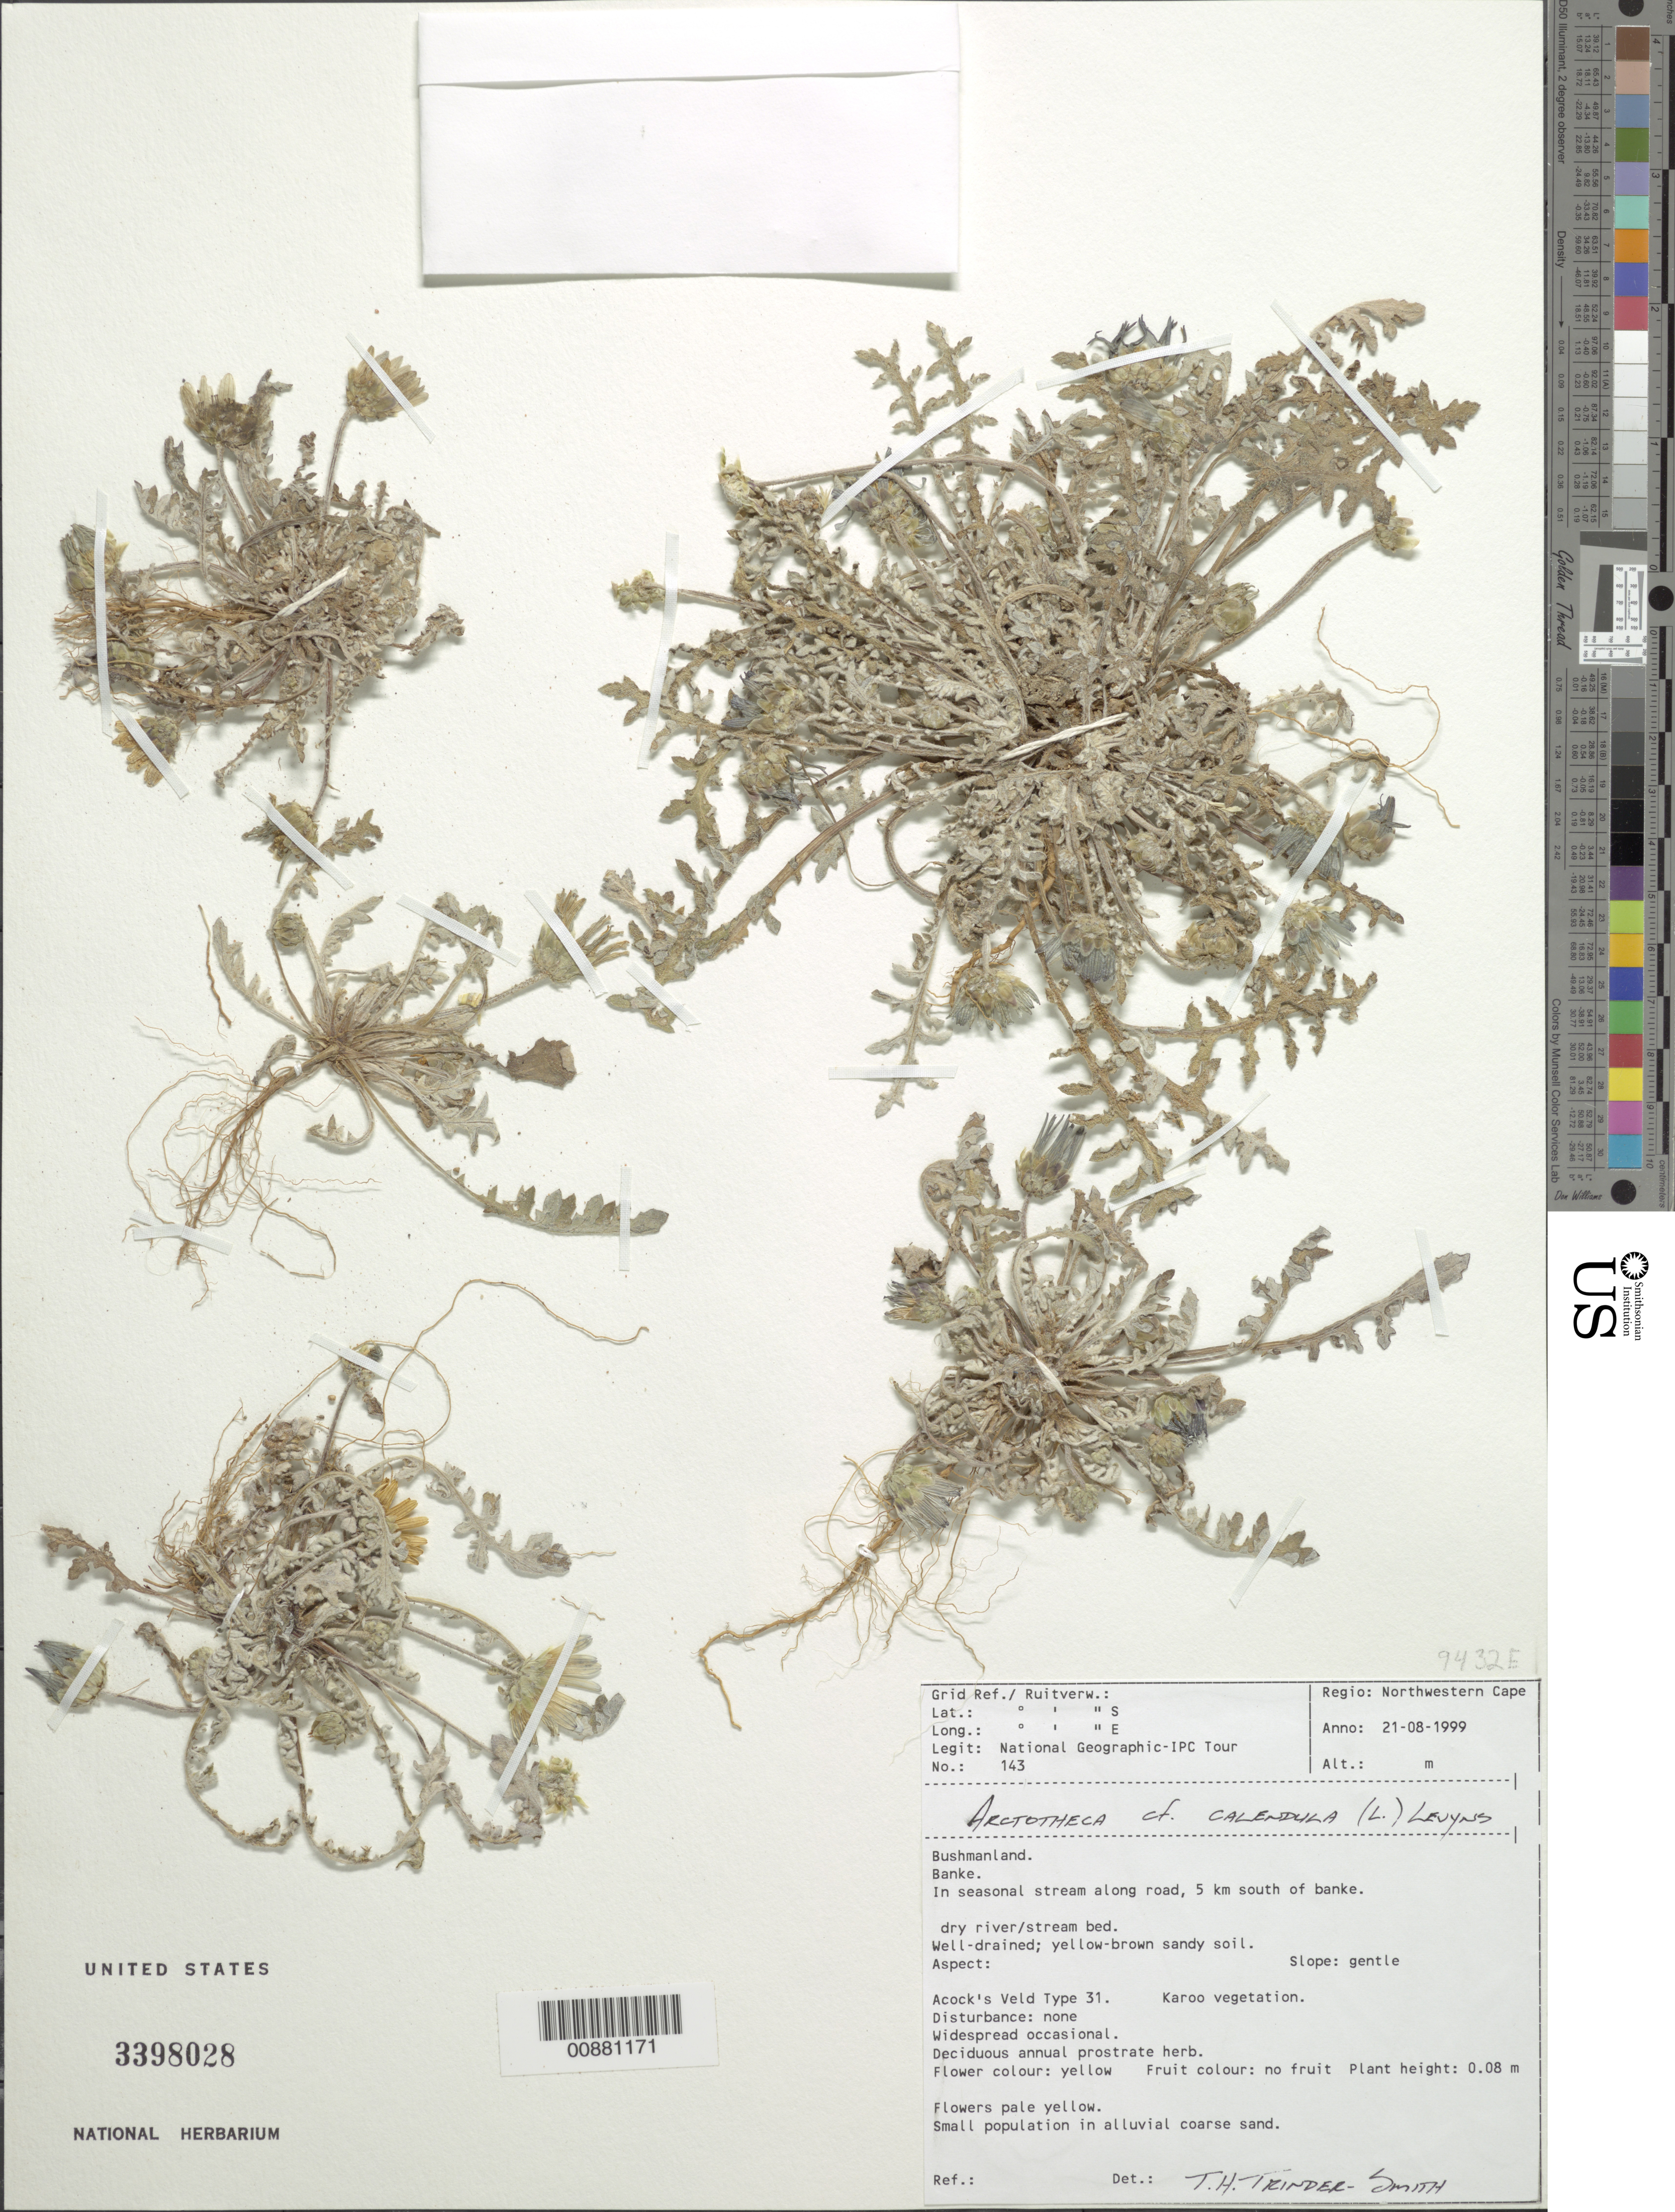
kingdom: Plantae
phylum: Tracheophyta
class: Magnoliopsida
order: Asterales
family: Asteraceae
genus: Arctotheca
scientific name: Arctotheca calendula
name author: (L.) Levyns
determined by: Trinder-Smith, T. H.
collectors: National Geographic IPC T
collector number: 143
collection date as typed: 21 August 1999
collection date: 1999-08-21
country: South Africa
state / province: Northern Cape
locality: Bushmanland. Banke; along road, 5 km south of Banke.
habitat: Seasonal stream along road; dry river/stream bed; well-drained, yellow-brown sandy soil; gentle slope; Acock's veld type 31, karoo vegetation, no dist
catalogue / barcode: US 3398028